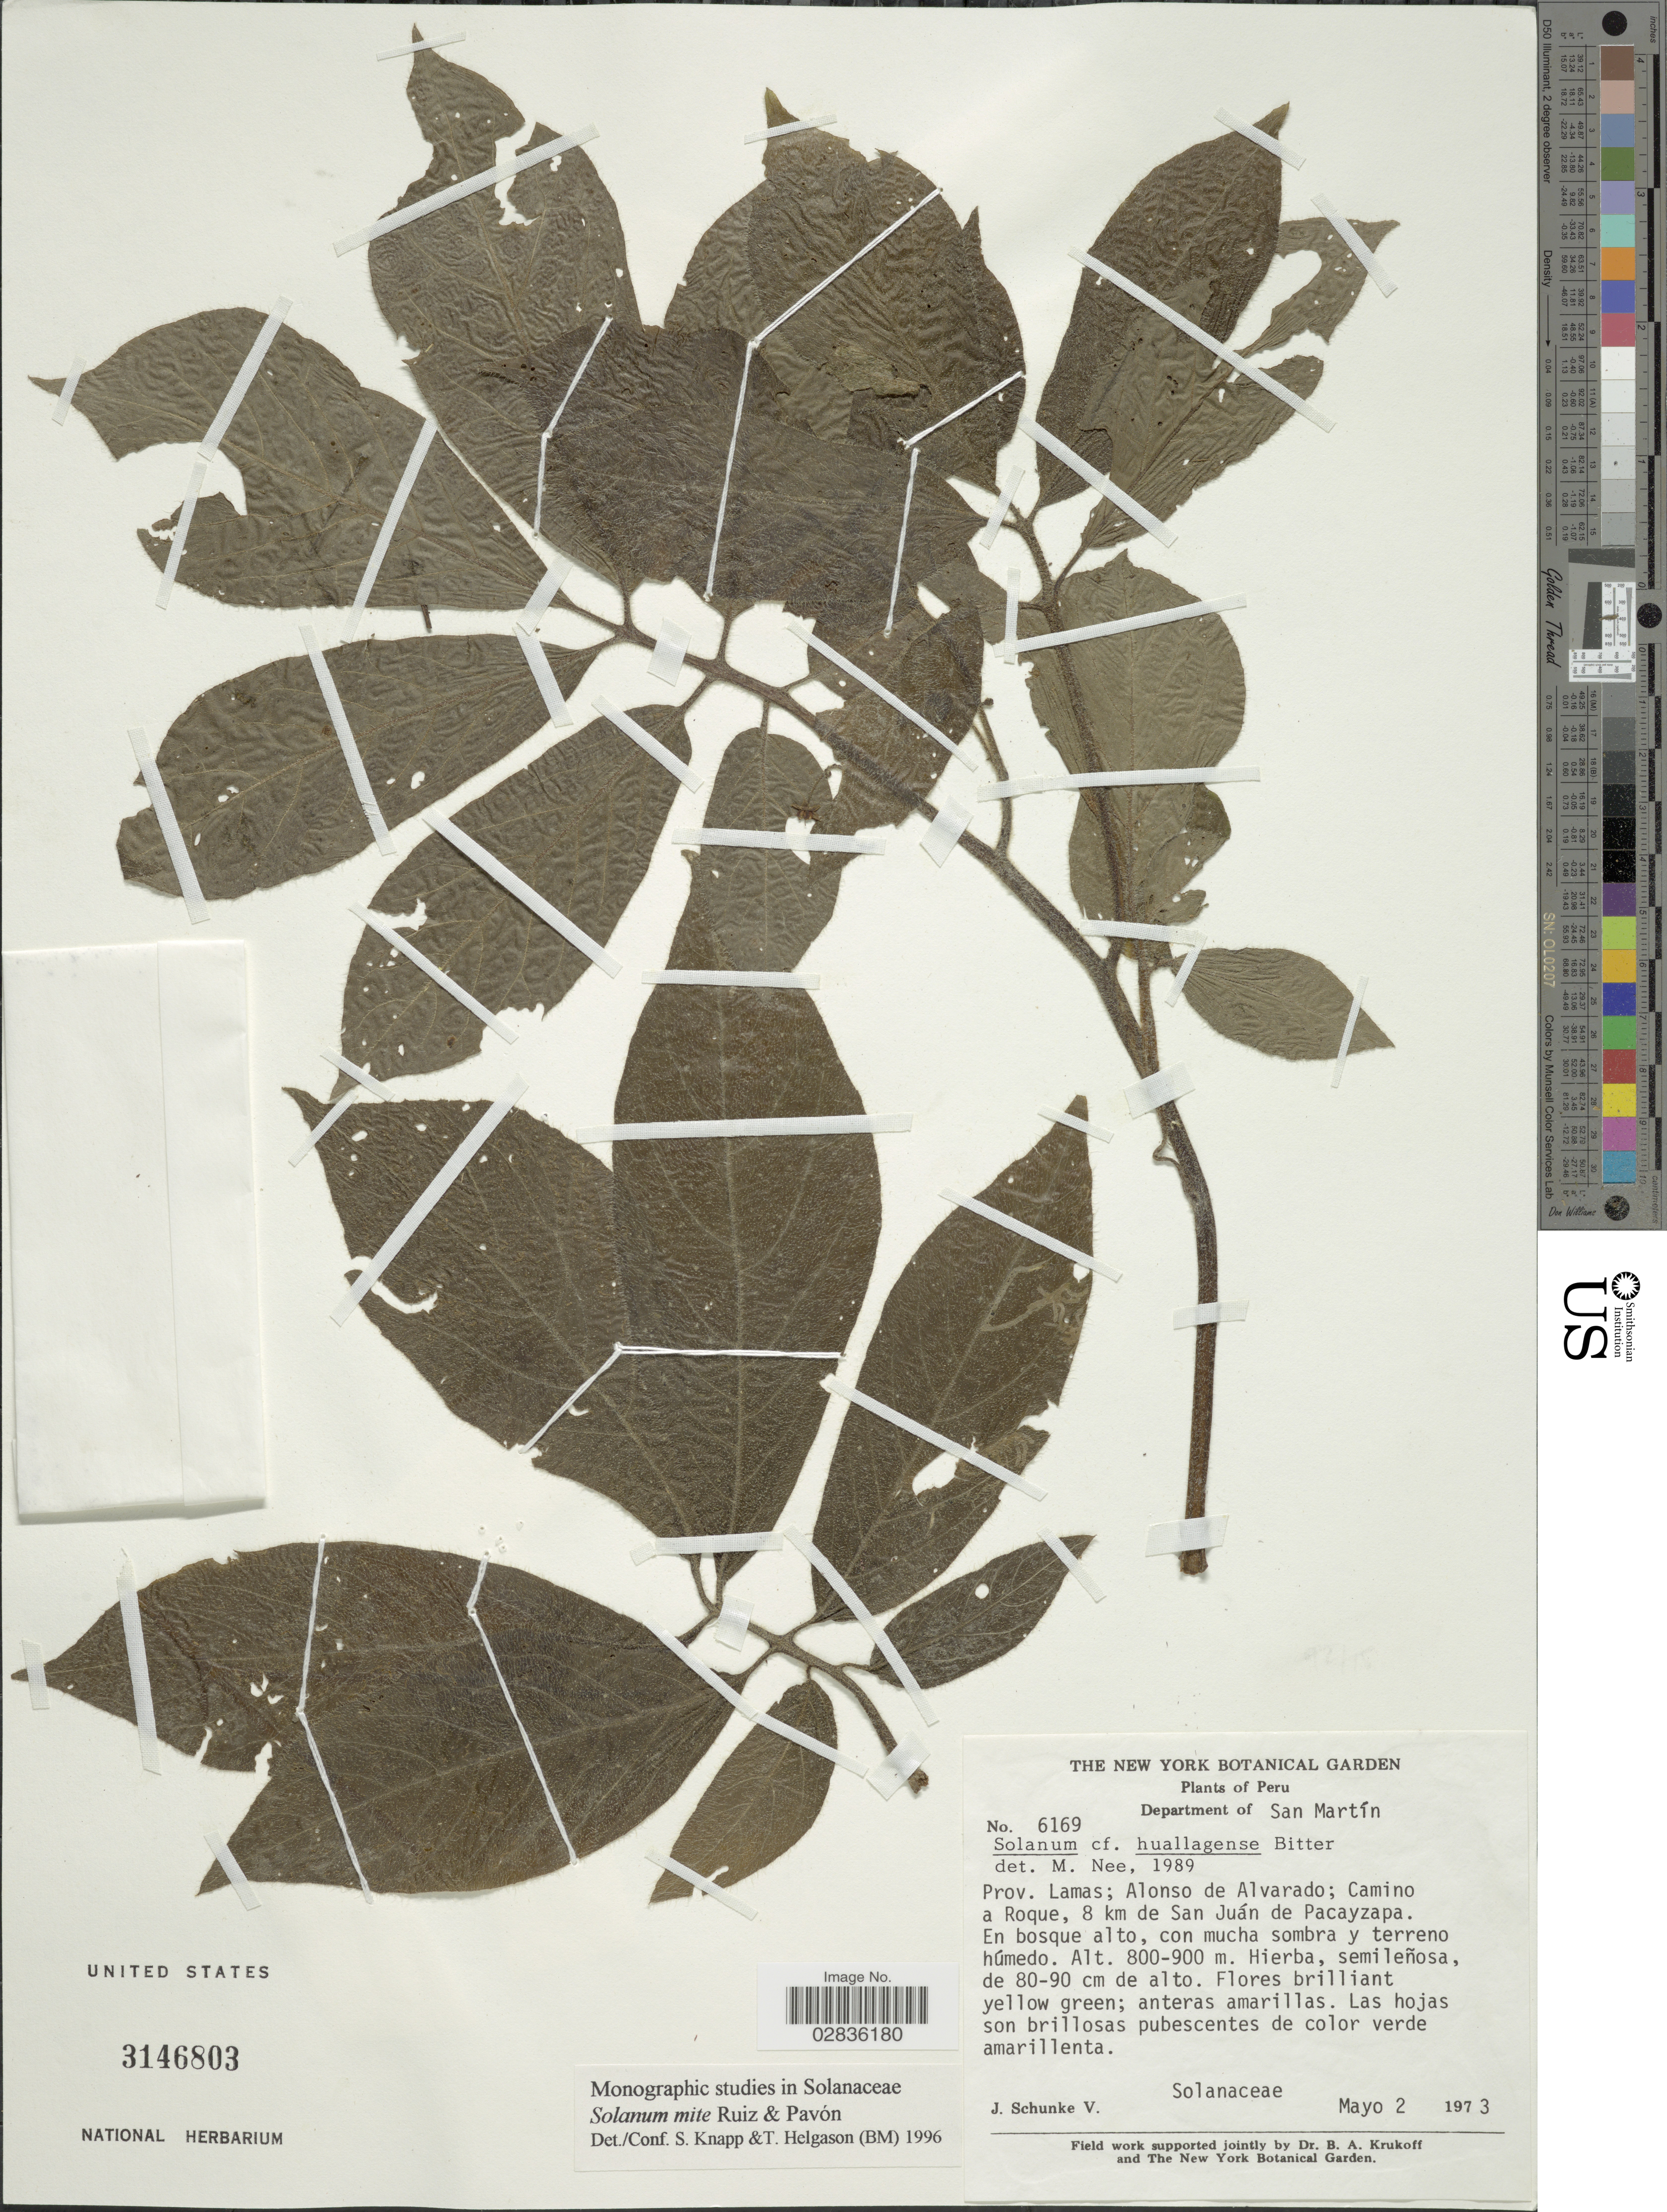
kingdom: Plantae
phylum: Tracheophyta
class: Magnoliopsida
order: Solanales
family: Solanaceae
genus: Solanum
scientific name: Solanum mite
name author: Ruiz & Pav.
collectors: J. Schunke Vigo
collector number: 6169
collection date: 1973-05-02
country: Peru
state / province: San Martín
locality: Department of San Martín. Prov. Lamas; Alonso de Alvarado; Camino a Roque, 8 km de San Juán de Pacayzapa.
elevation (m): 800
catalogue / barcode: US 3146803